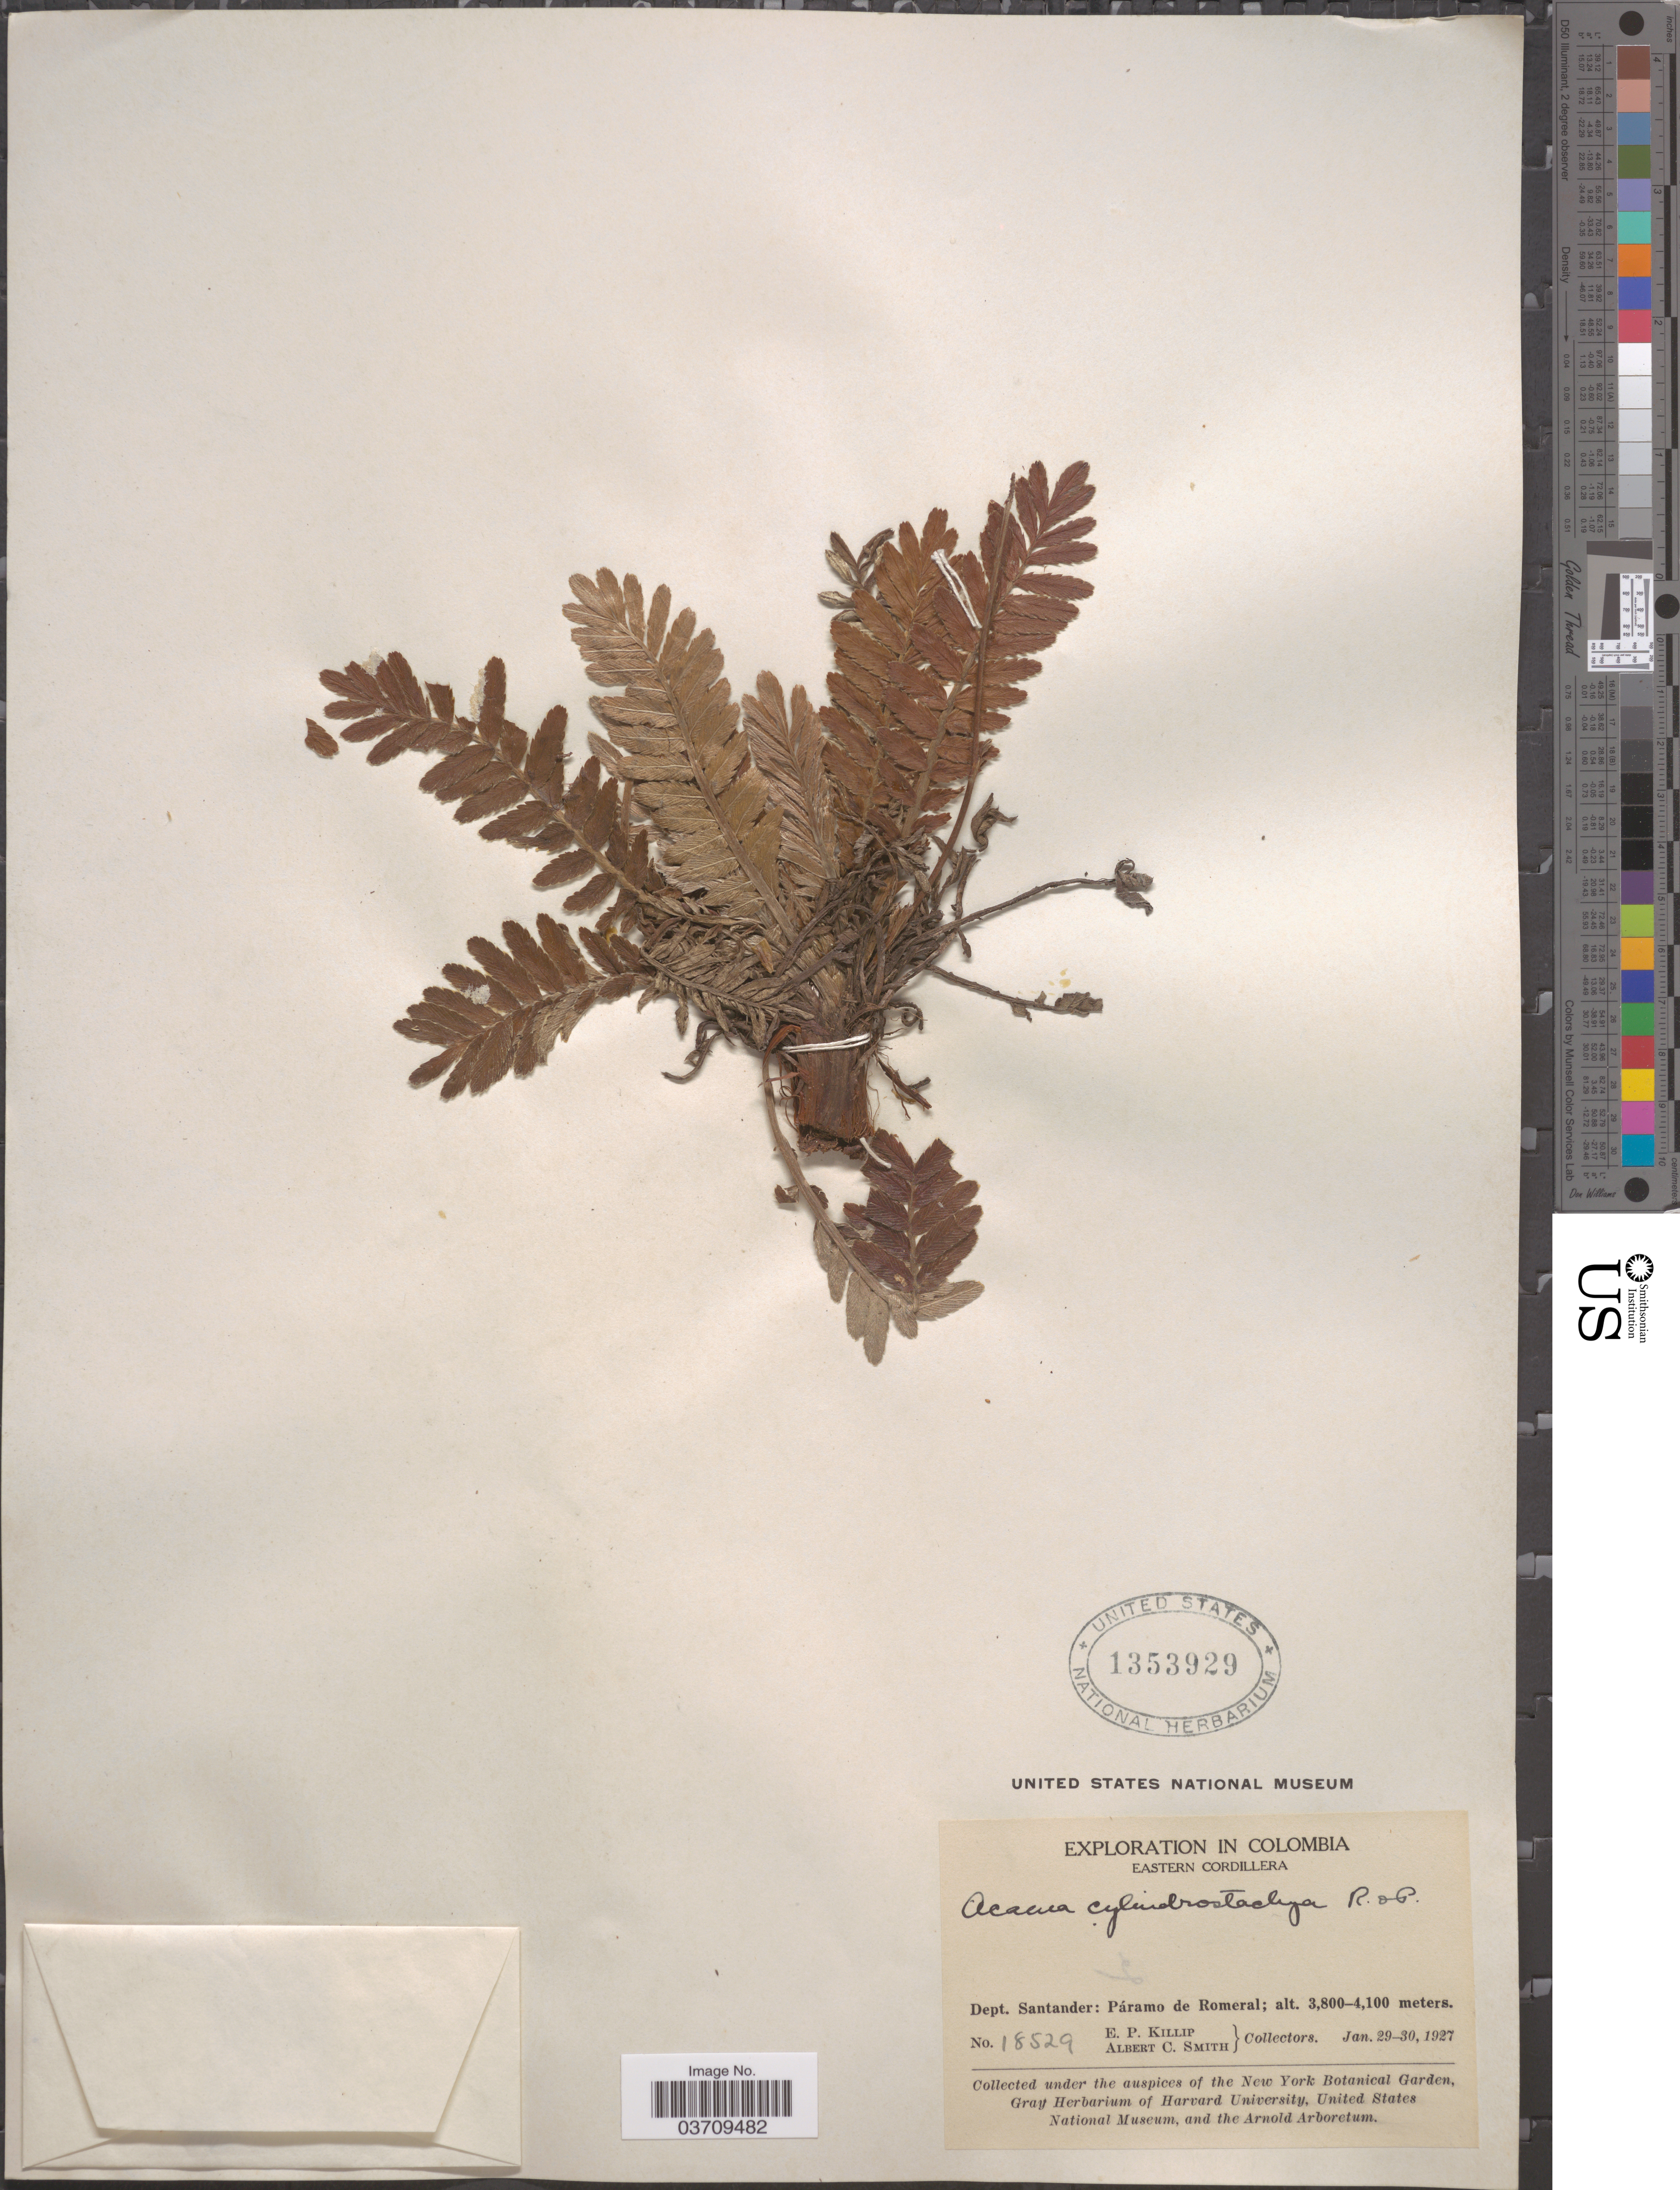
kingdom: Plantae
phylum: Tracheophyta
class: Magnoliopsida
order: Rosales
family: Rosaceae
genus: Acaena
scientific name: Acaena cylindristachya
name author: Ruiz & Pav.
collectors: E. P. Killip & A. C. Smith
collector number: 18529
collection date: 1927-01-29/1927-01-30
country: Colombia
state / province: Santander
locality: Eastern Cordillera. Dept. Santander: Páramo de Romeral.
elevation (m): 3800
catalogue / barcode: US 1353929